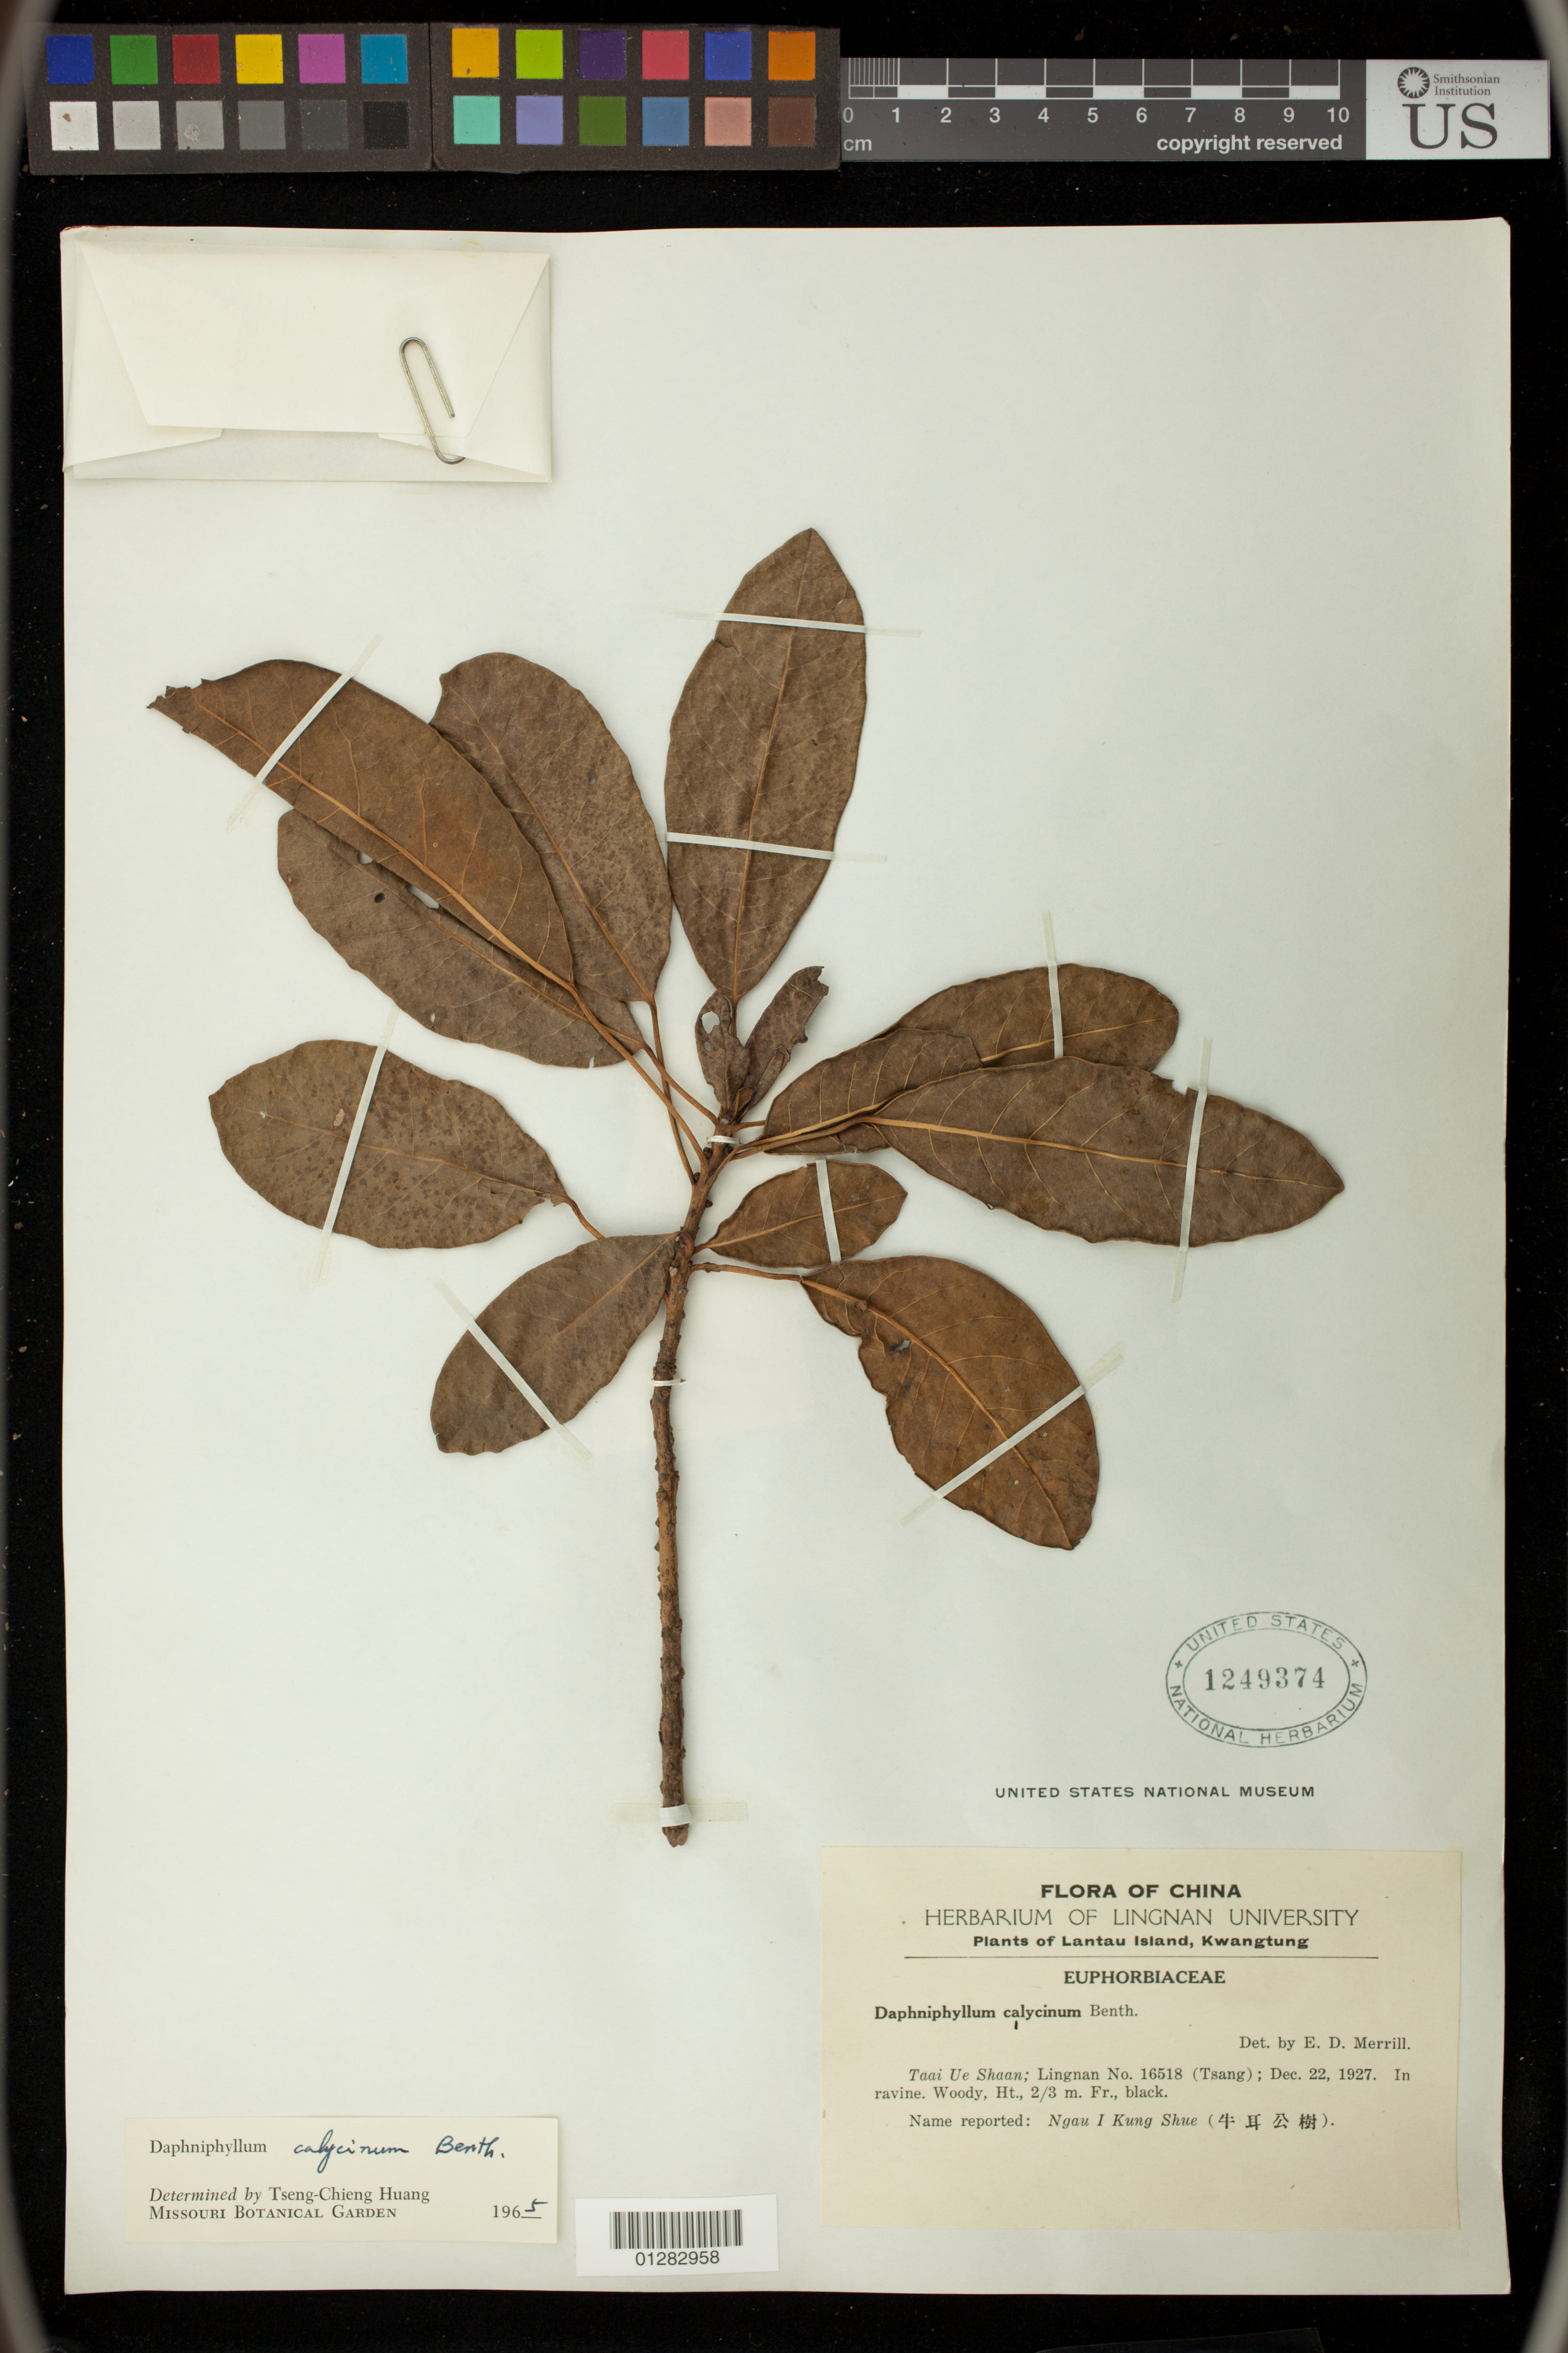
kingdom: Plantae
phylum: Tracheophyta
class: Magnoliopsida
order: Saxifragales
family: Daphniphyllaceae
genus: Daphniphyllum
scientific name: Daphniphyllum calycinum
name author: Benth.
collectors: T. Shaan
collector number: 16518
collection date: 1927-12-22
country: China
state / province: Guangdong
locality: Lantau Island, Kwangtung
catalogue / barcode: US 1249374